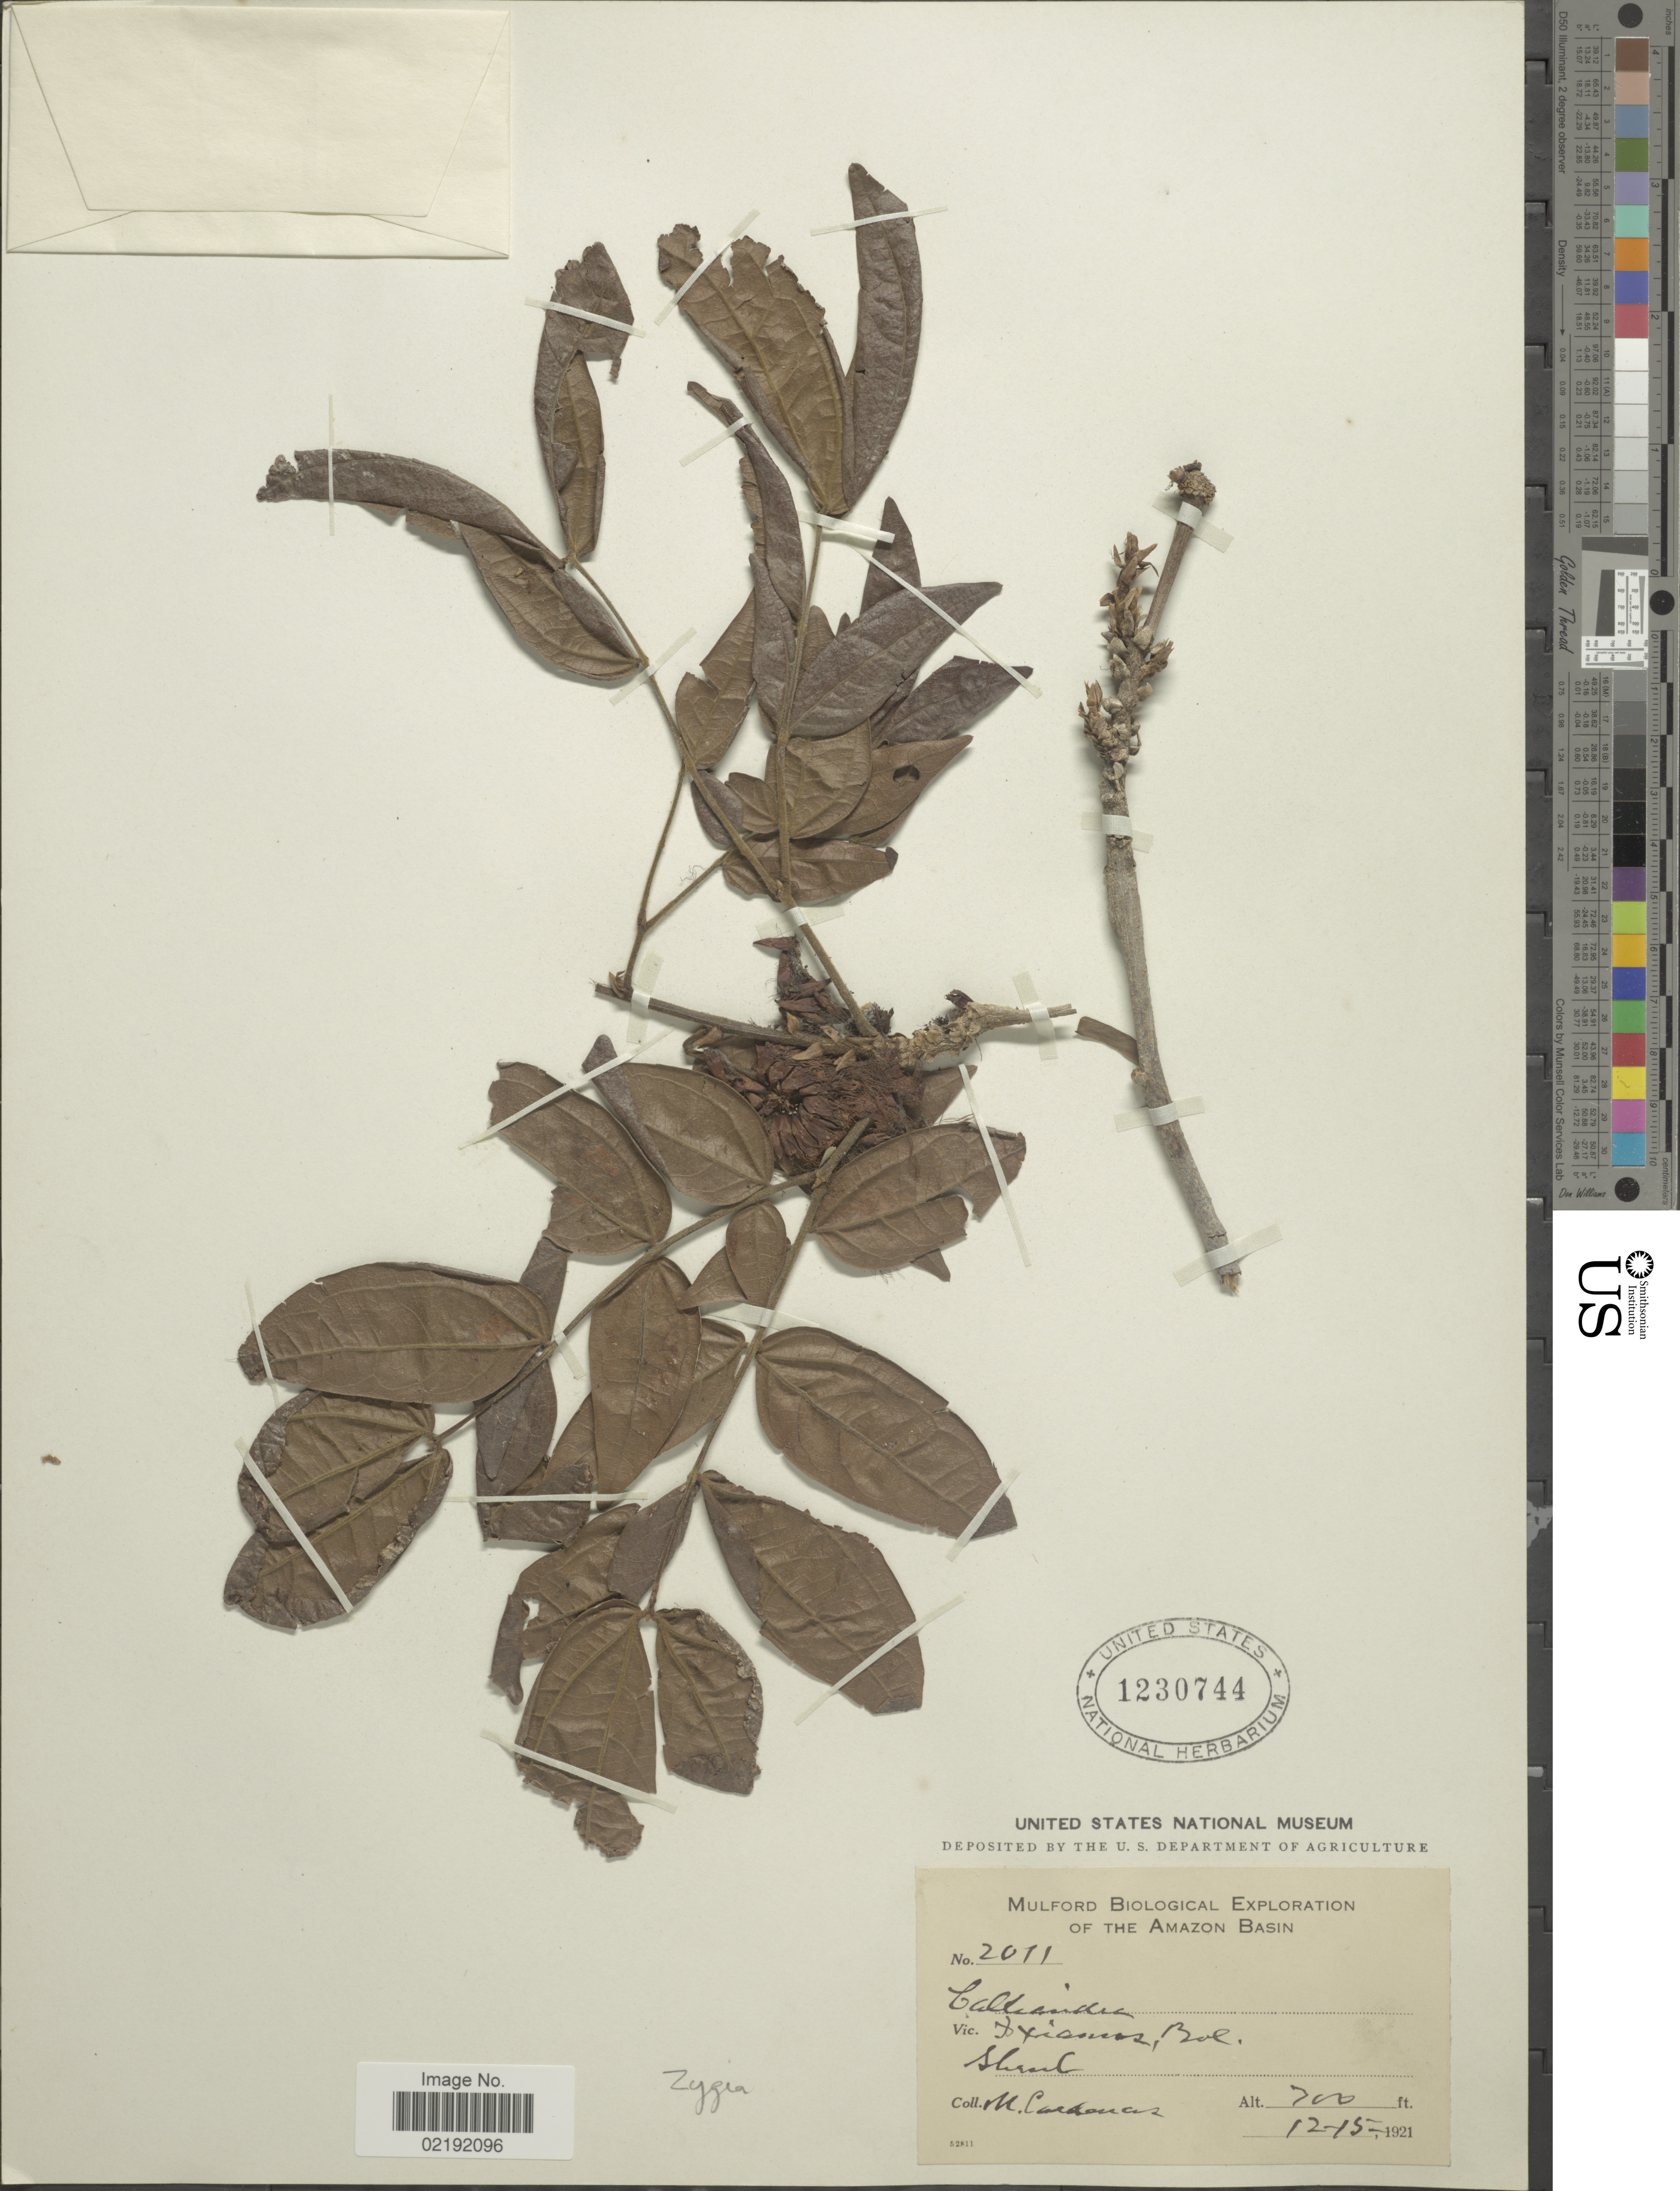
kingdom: Plantae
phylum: Tracheophyta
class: Magnoliopsida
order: Fabales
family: Fabaceae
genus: Pithecellobium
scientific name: Pithecellobium sp.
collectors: M. Cárdenas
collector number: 2011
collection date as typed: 12-15-1921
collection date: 1921-12-15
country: Bolivia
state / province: La Paz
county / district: Iturralde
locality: Ixiamas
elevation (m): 213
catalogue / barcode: US 1230744